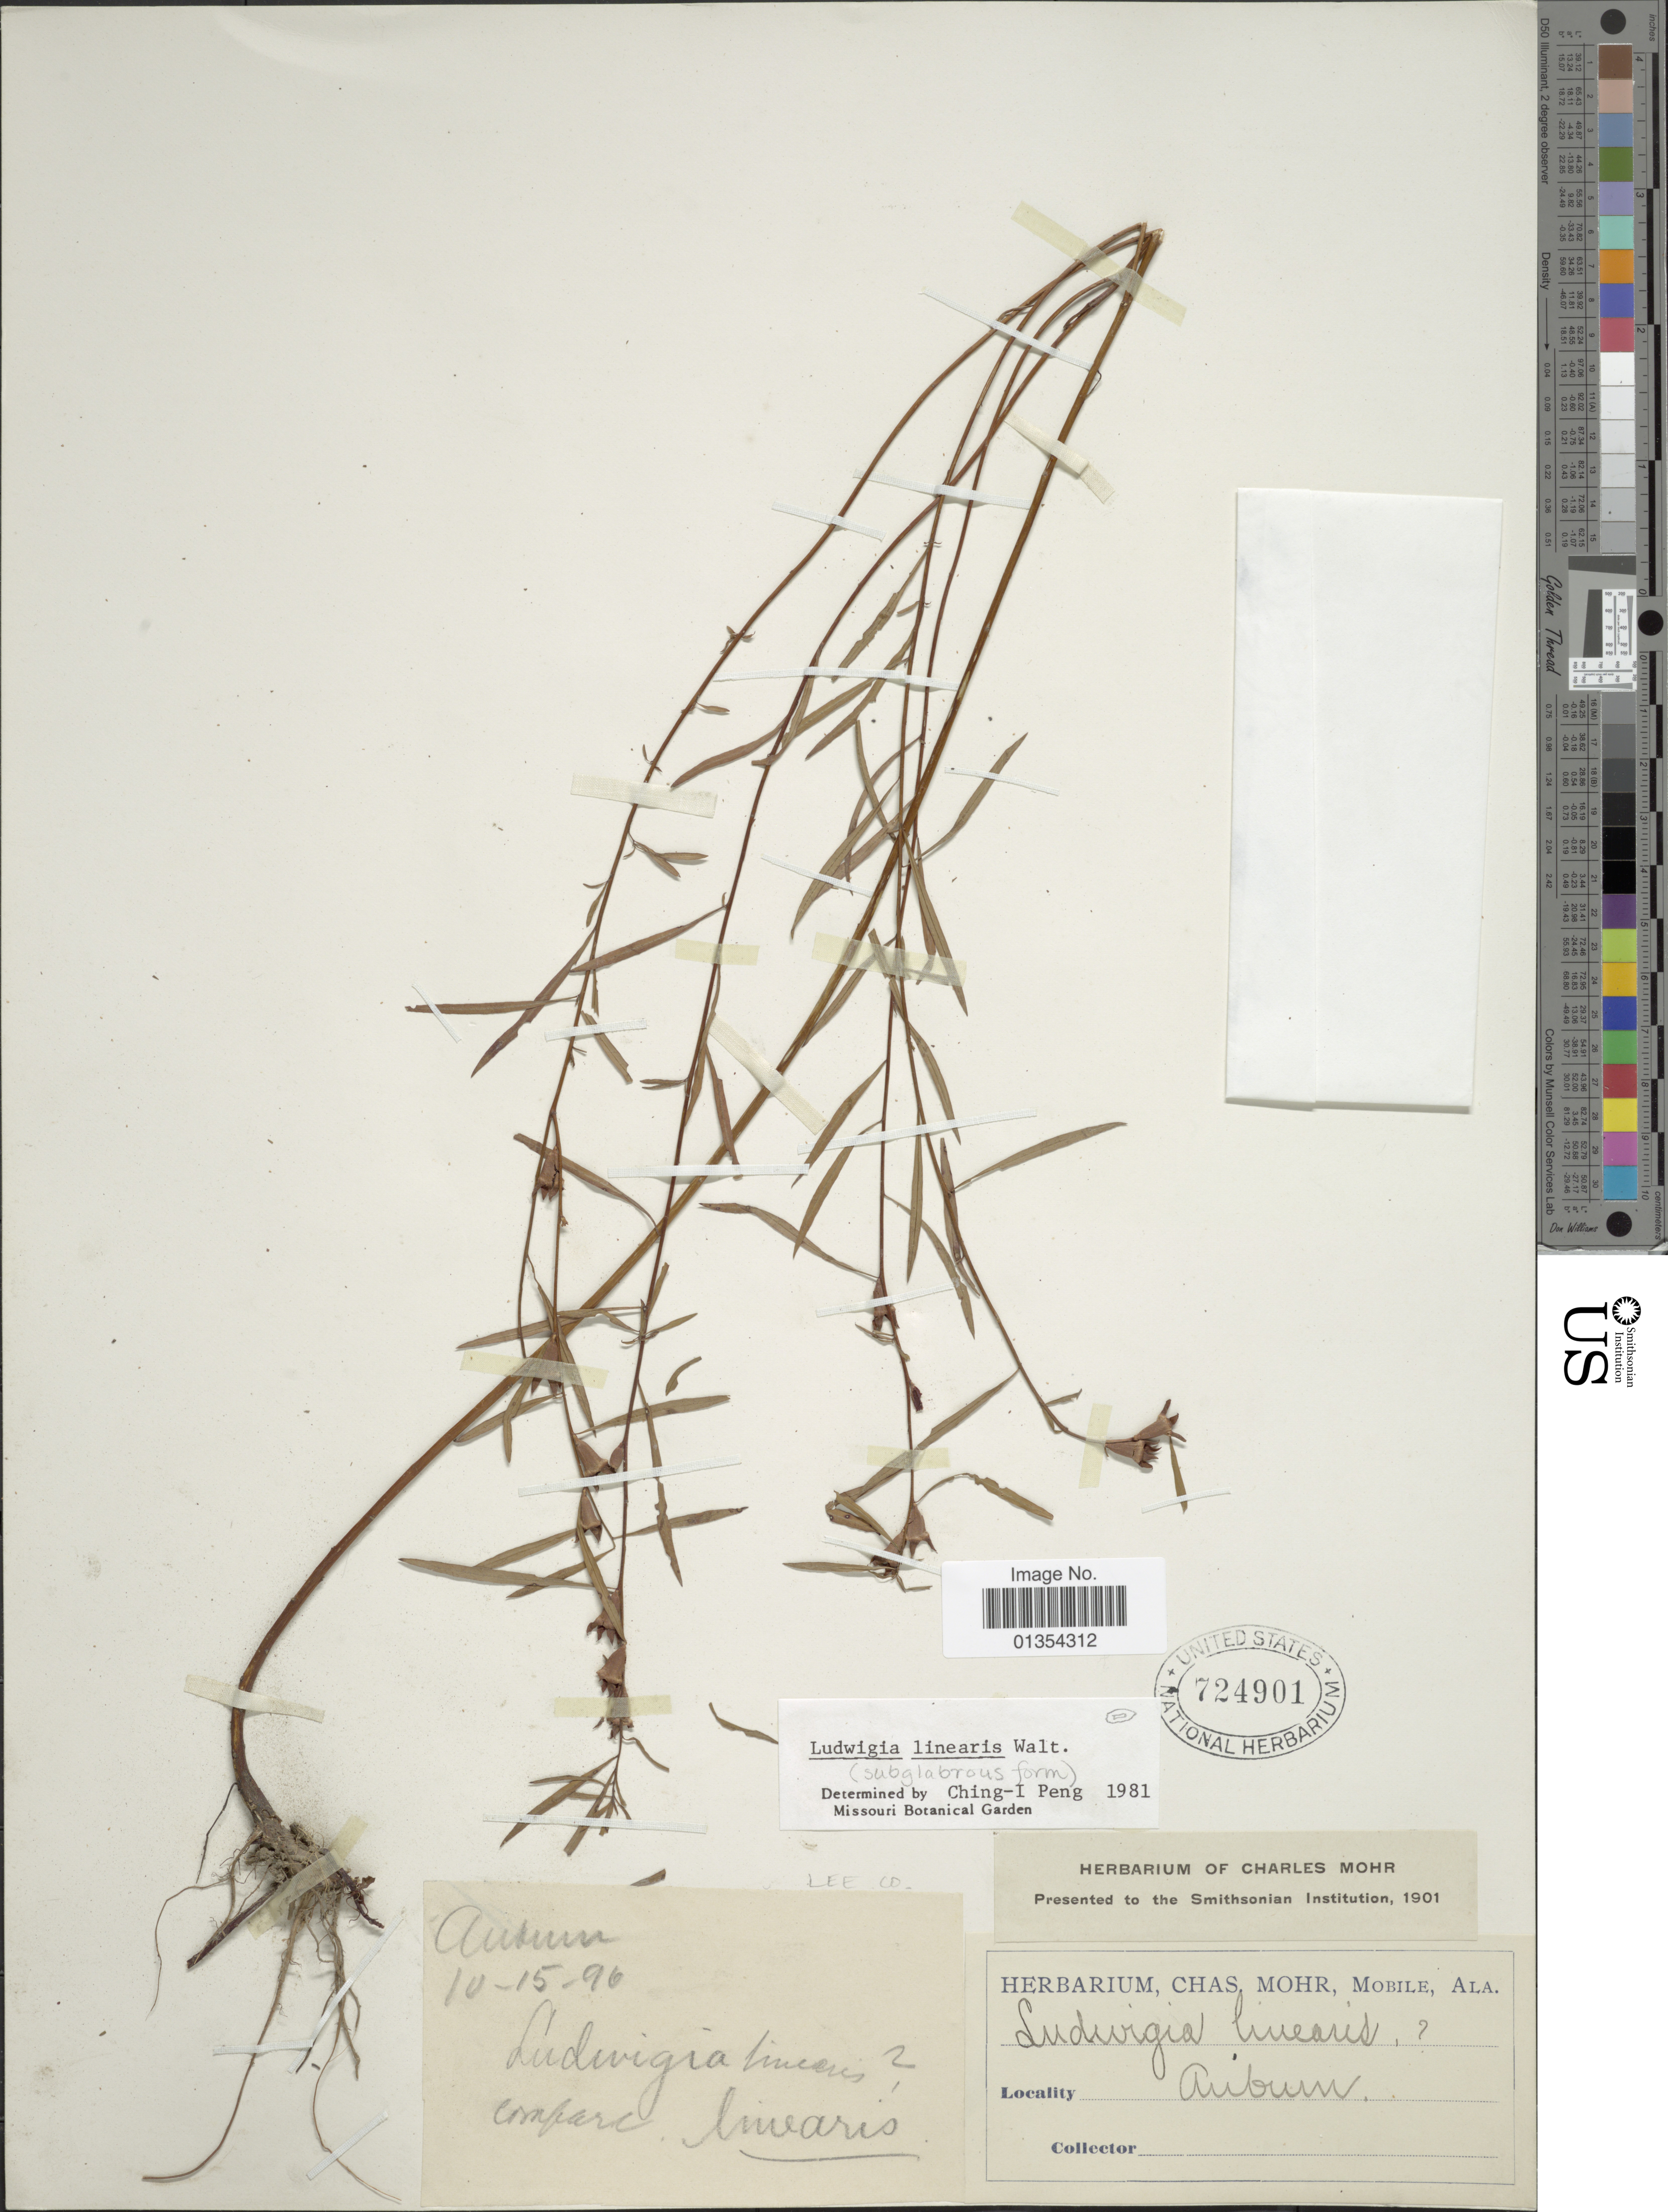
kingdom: Plantae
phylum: Tracheophyta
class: Magnoliopsida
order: Myrtales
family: Onagraceae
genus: Ludwigia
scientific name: Ludwigia linearis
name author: Walter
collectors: ex herb. Charles Mohr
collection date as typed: Transcribed d/m/y: 15/10/96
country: United States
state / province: Alabama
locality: Auburn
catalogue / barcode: US 724901